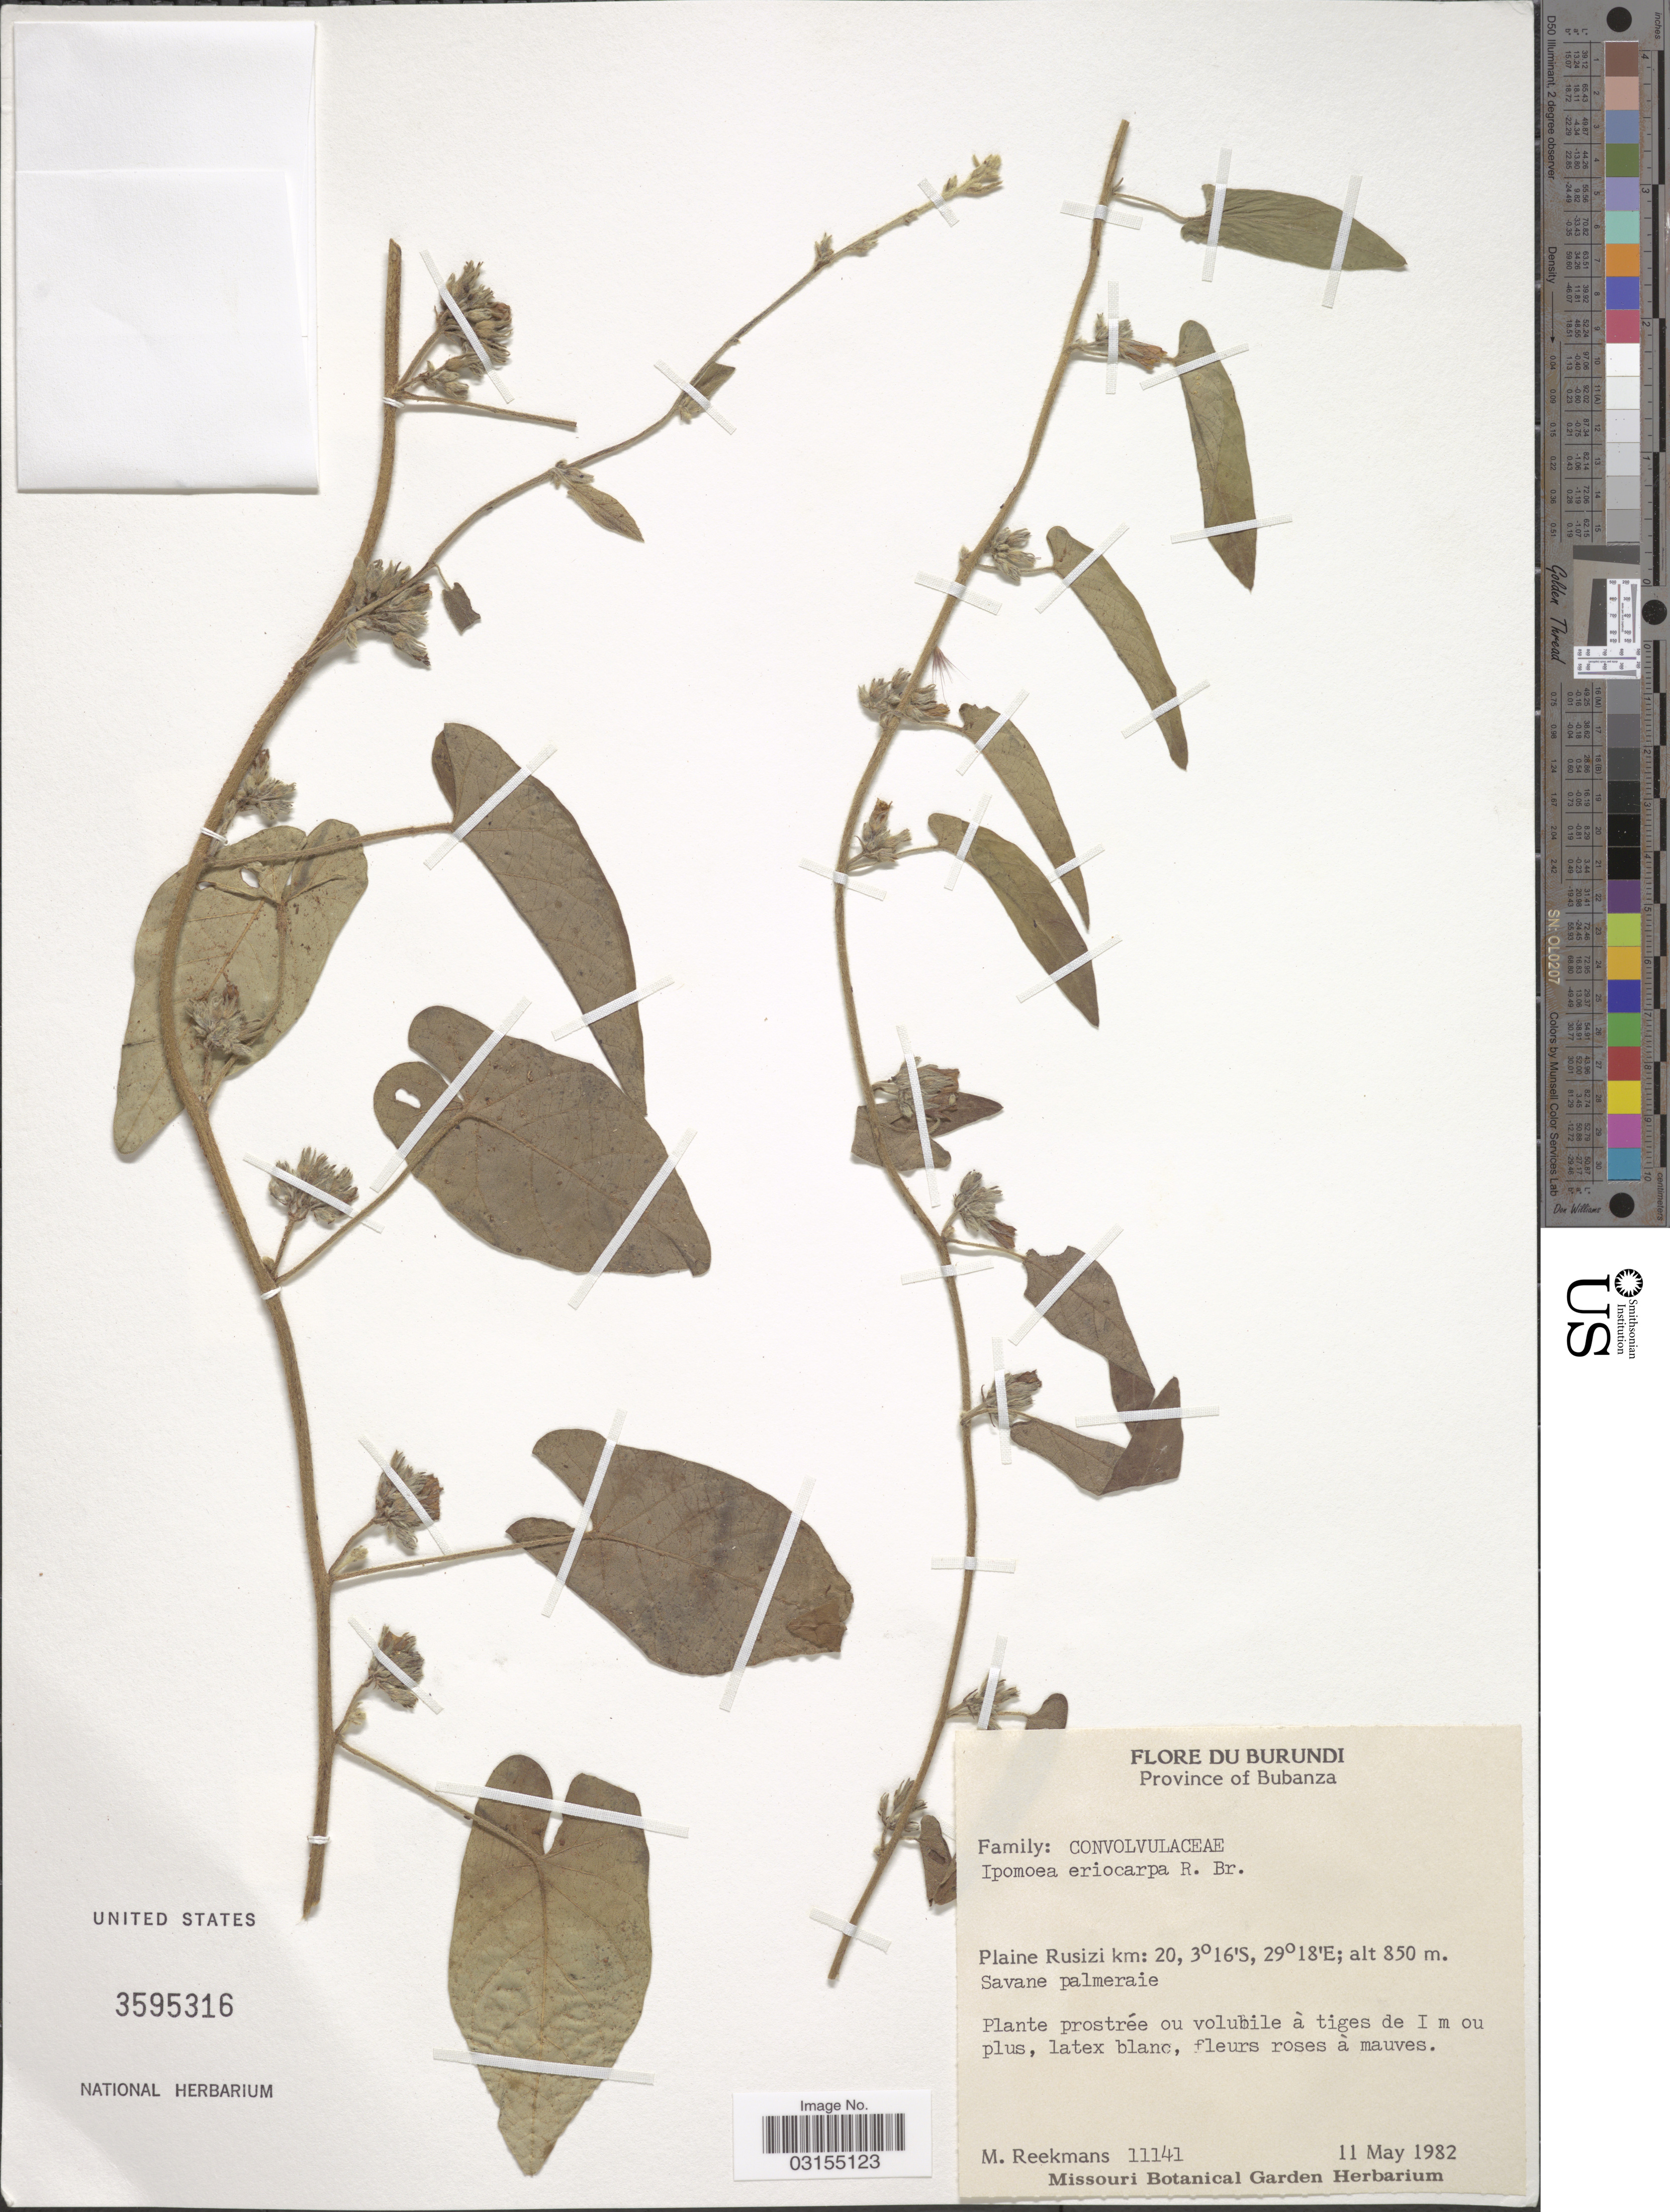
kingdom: Plantae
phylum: Tracheophyta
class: Magnoliopsida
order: Solanales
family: Convolvulaceae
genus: Ipomoea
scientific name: Ipomoea eriocarpa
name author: R. Br.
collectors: M. Reekmans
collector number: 11141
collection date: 1982-05-11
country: Burundi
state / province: Bubanza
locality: Plaine Rusizi km: 20.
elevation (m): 850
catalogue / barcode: US 3595316